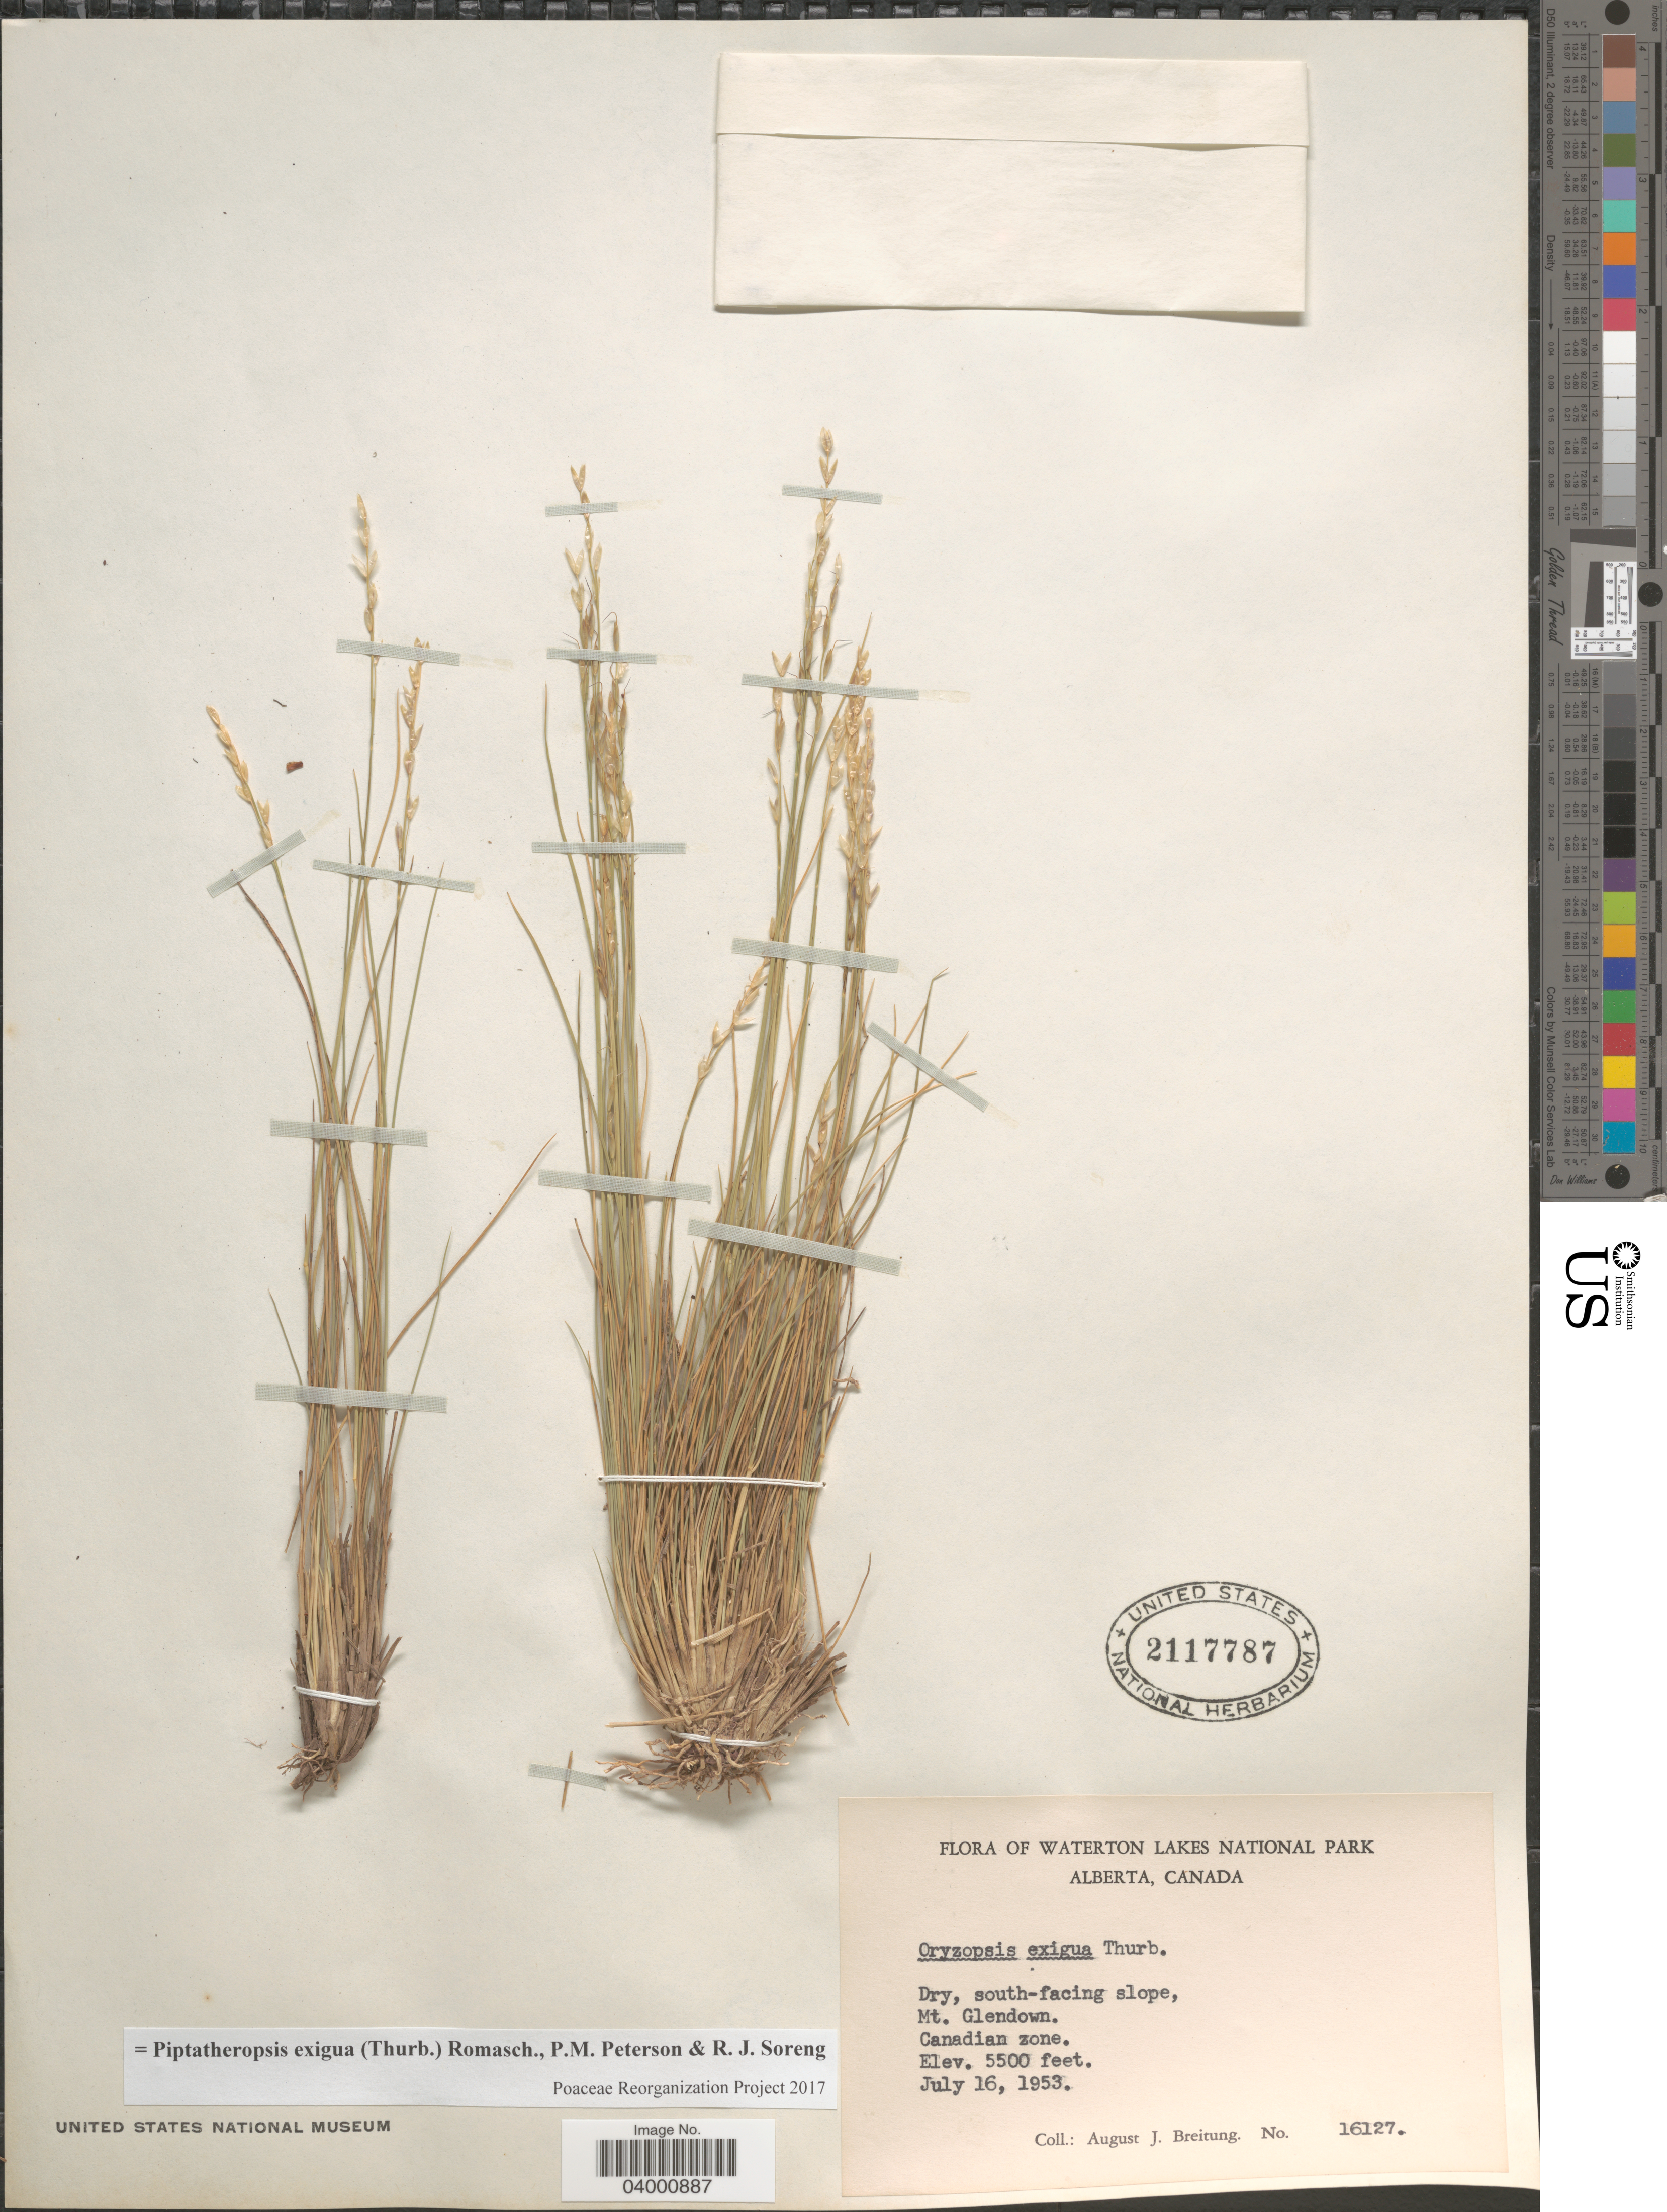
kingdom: Plantae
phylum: Tracheophyta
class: Liliopsida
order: Poales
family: Poaceae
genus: Piptatheropsis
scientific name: Piptatheropsis exigua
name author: (Thurb.) Romasch. et al.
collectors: A. Breitung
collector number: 16127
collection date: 1953-07-16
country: Canada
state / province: Alberta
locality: Waterton Lakes National Park. Dry, south-facing slope, Mt. Glendown. Canadian zone.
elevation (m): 1676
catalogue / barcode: US 2117787